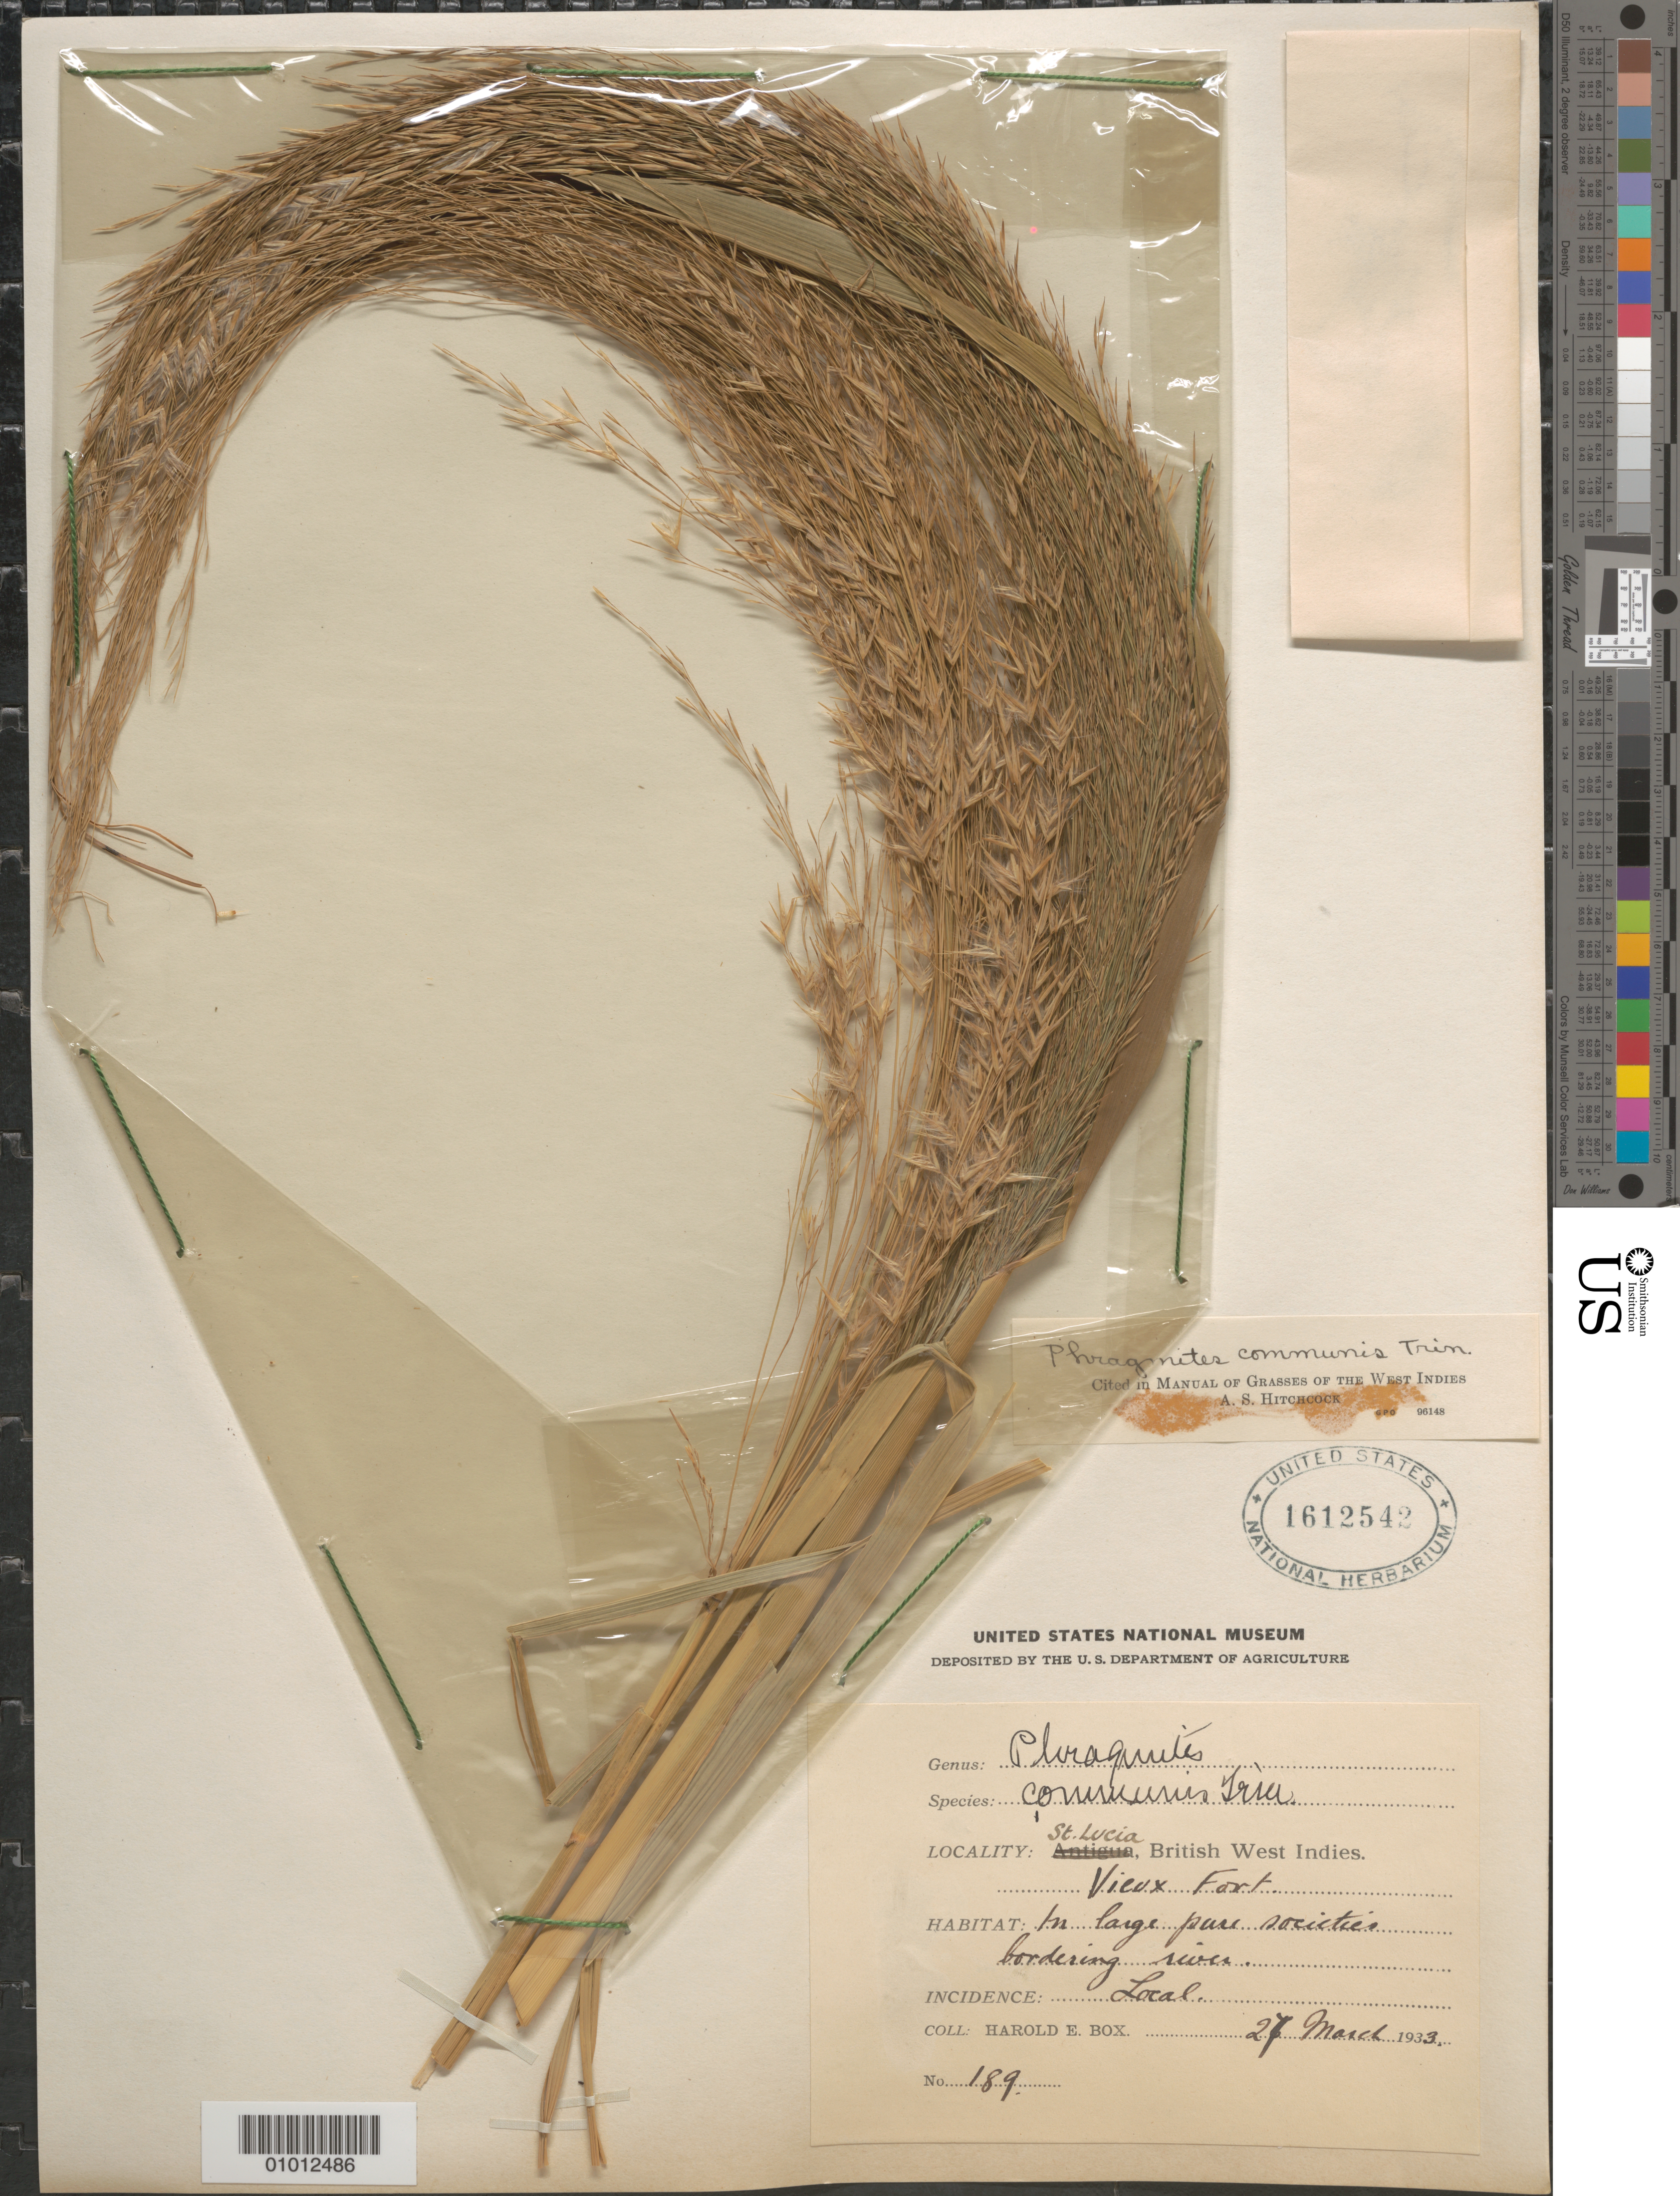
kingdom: Plantae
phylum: Tracheophyta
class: Liliopsida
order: Poales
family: Poaceae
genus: Phragmites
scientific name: Phragmites australis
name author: (Cav.) Trin. ex Steud.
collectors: H. E. Box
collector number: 189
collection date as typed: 27 Mar 1933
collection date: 1933-03-27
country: St. Lucia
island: St. Lucia I.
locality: Vieux Fort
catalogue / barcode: US 1612542